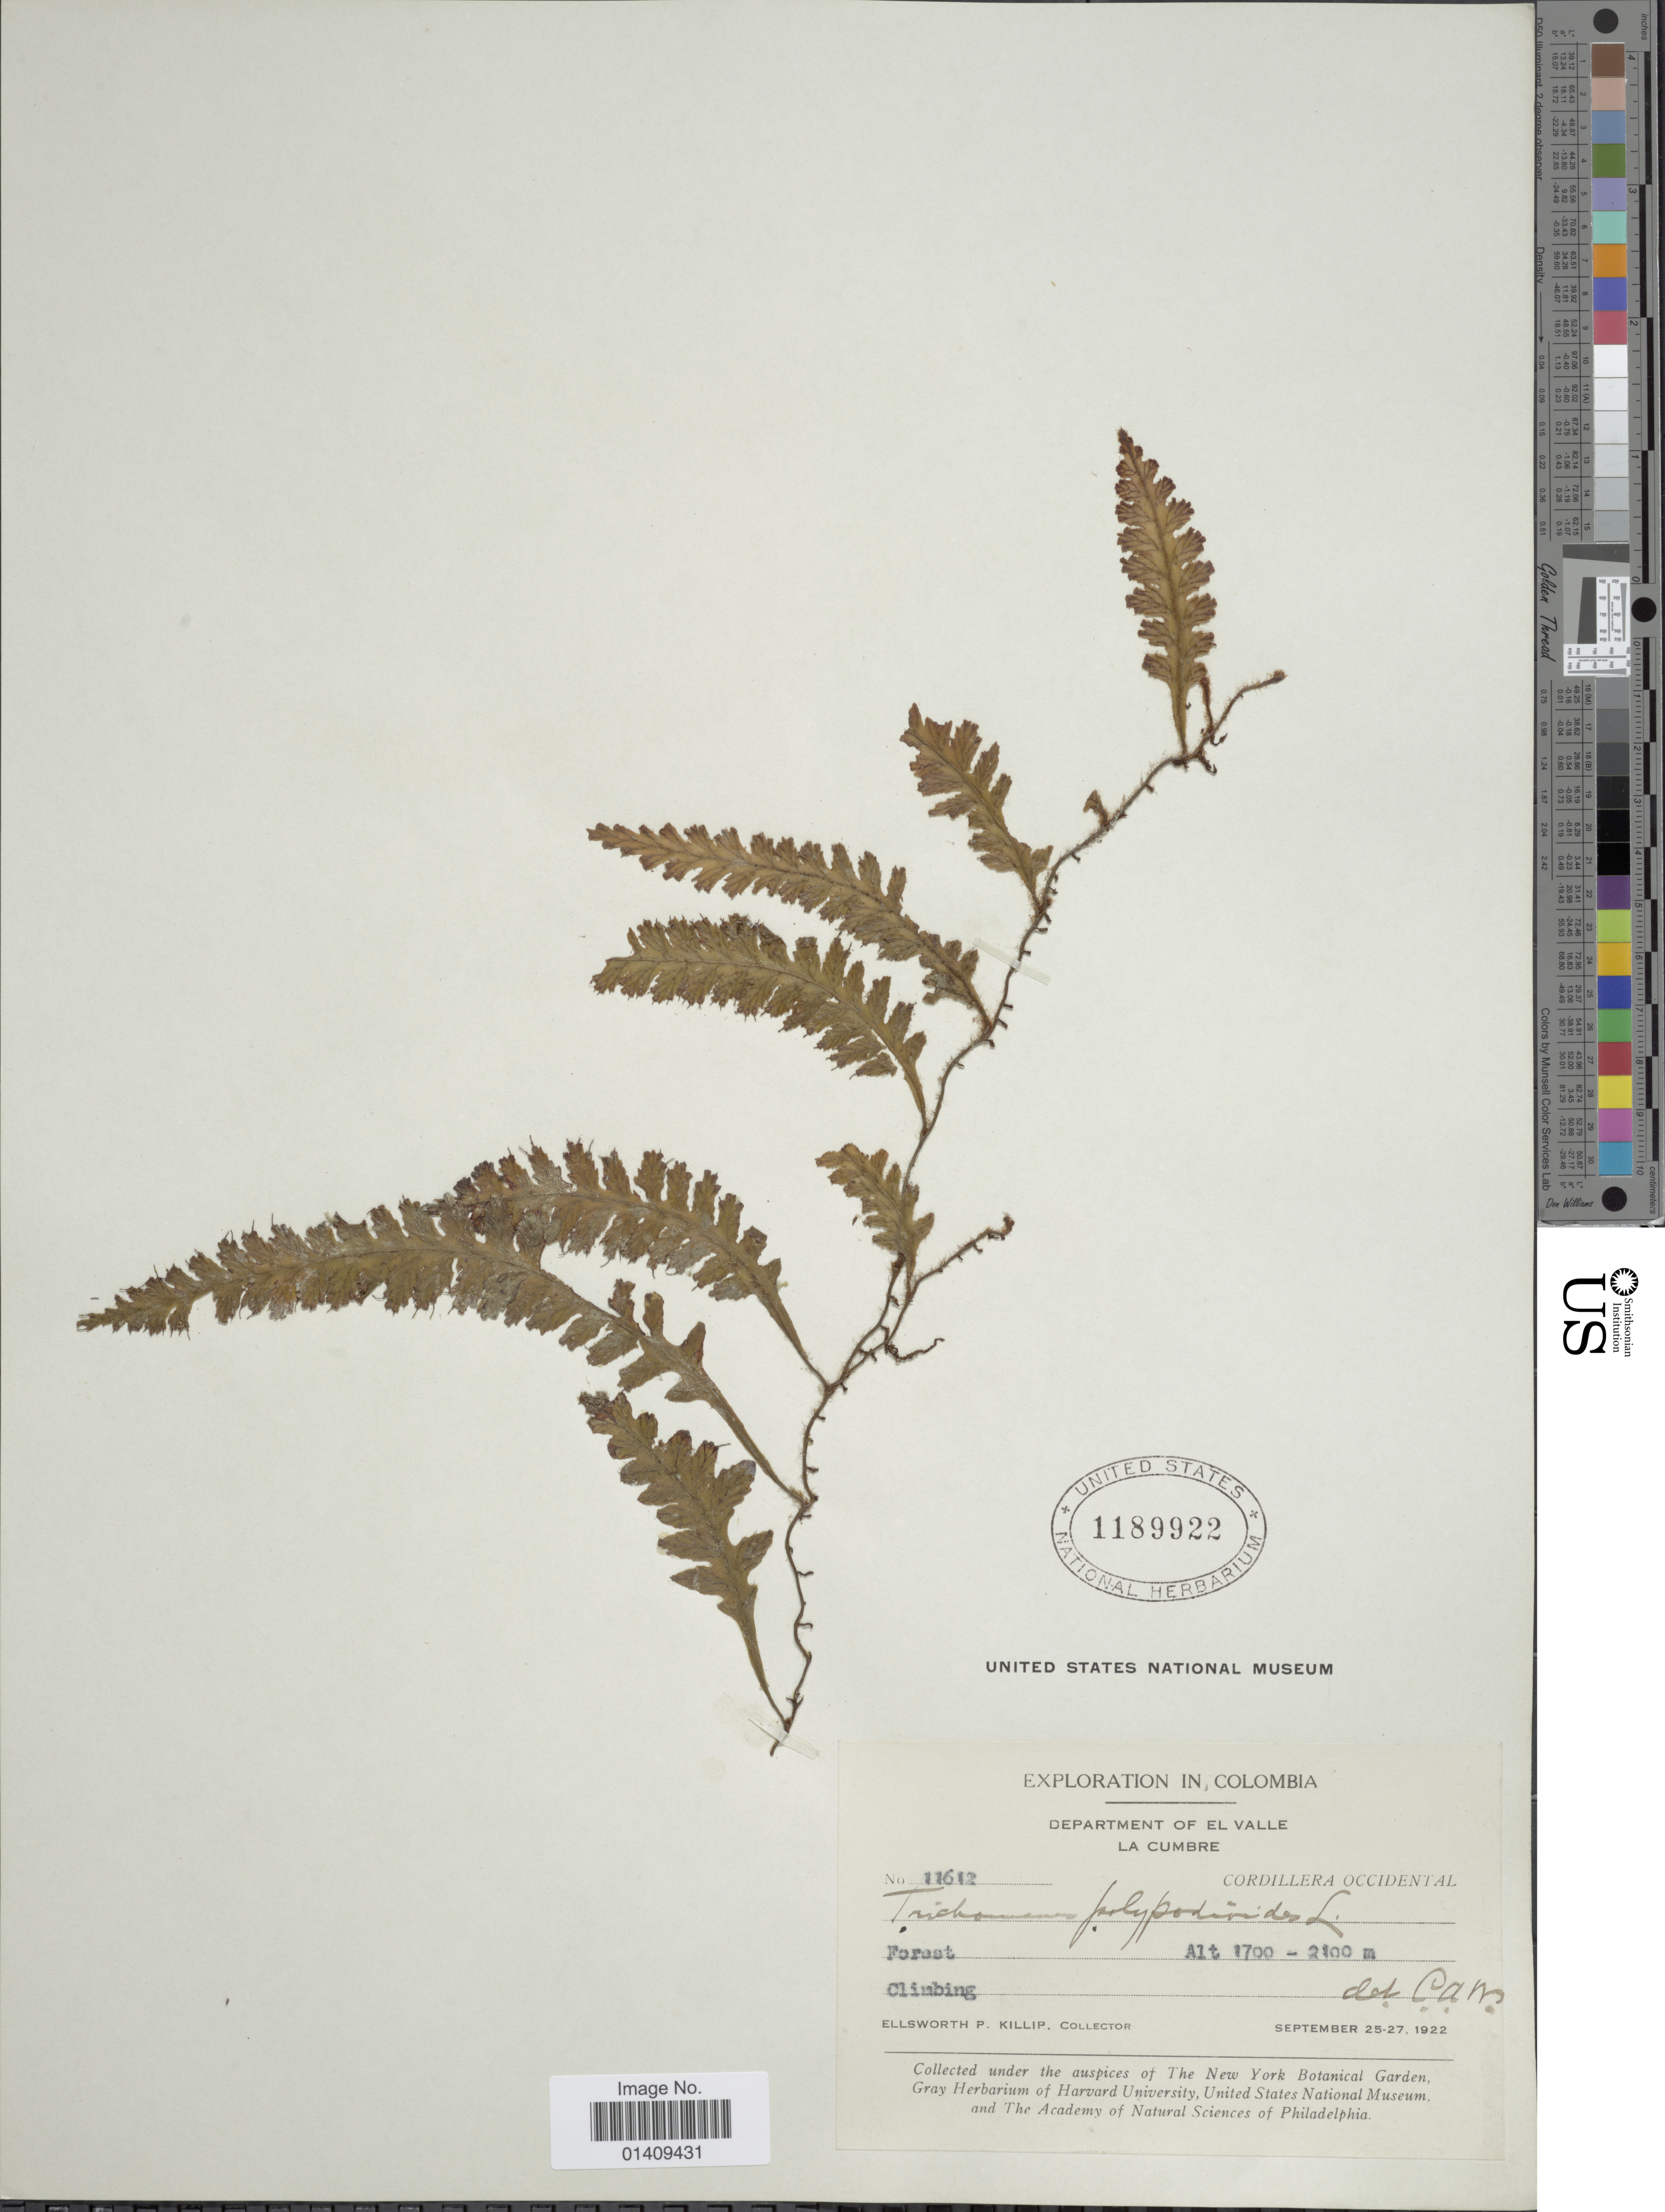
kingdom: Plantae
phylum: Tracheophyta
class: Polypodiopsida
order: Hymenophyllales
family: Hymenophyllaceae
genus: Trichomanes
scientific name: Trichomanes polypodioides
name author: L.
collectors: E. P. Killip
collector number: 11612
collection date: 1922-09-25/1922-09-27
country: Colombia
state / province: Valle del Cauca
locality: Department of El Valle La Cumbre cordillera occidental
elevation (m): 1700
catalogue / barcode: US 1189922